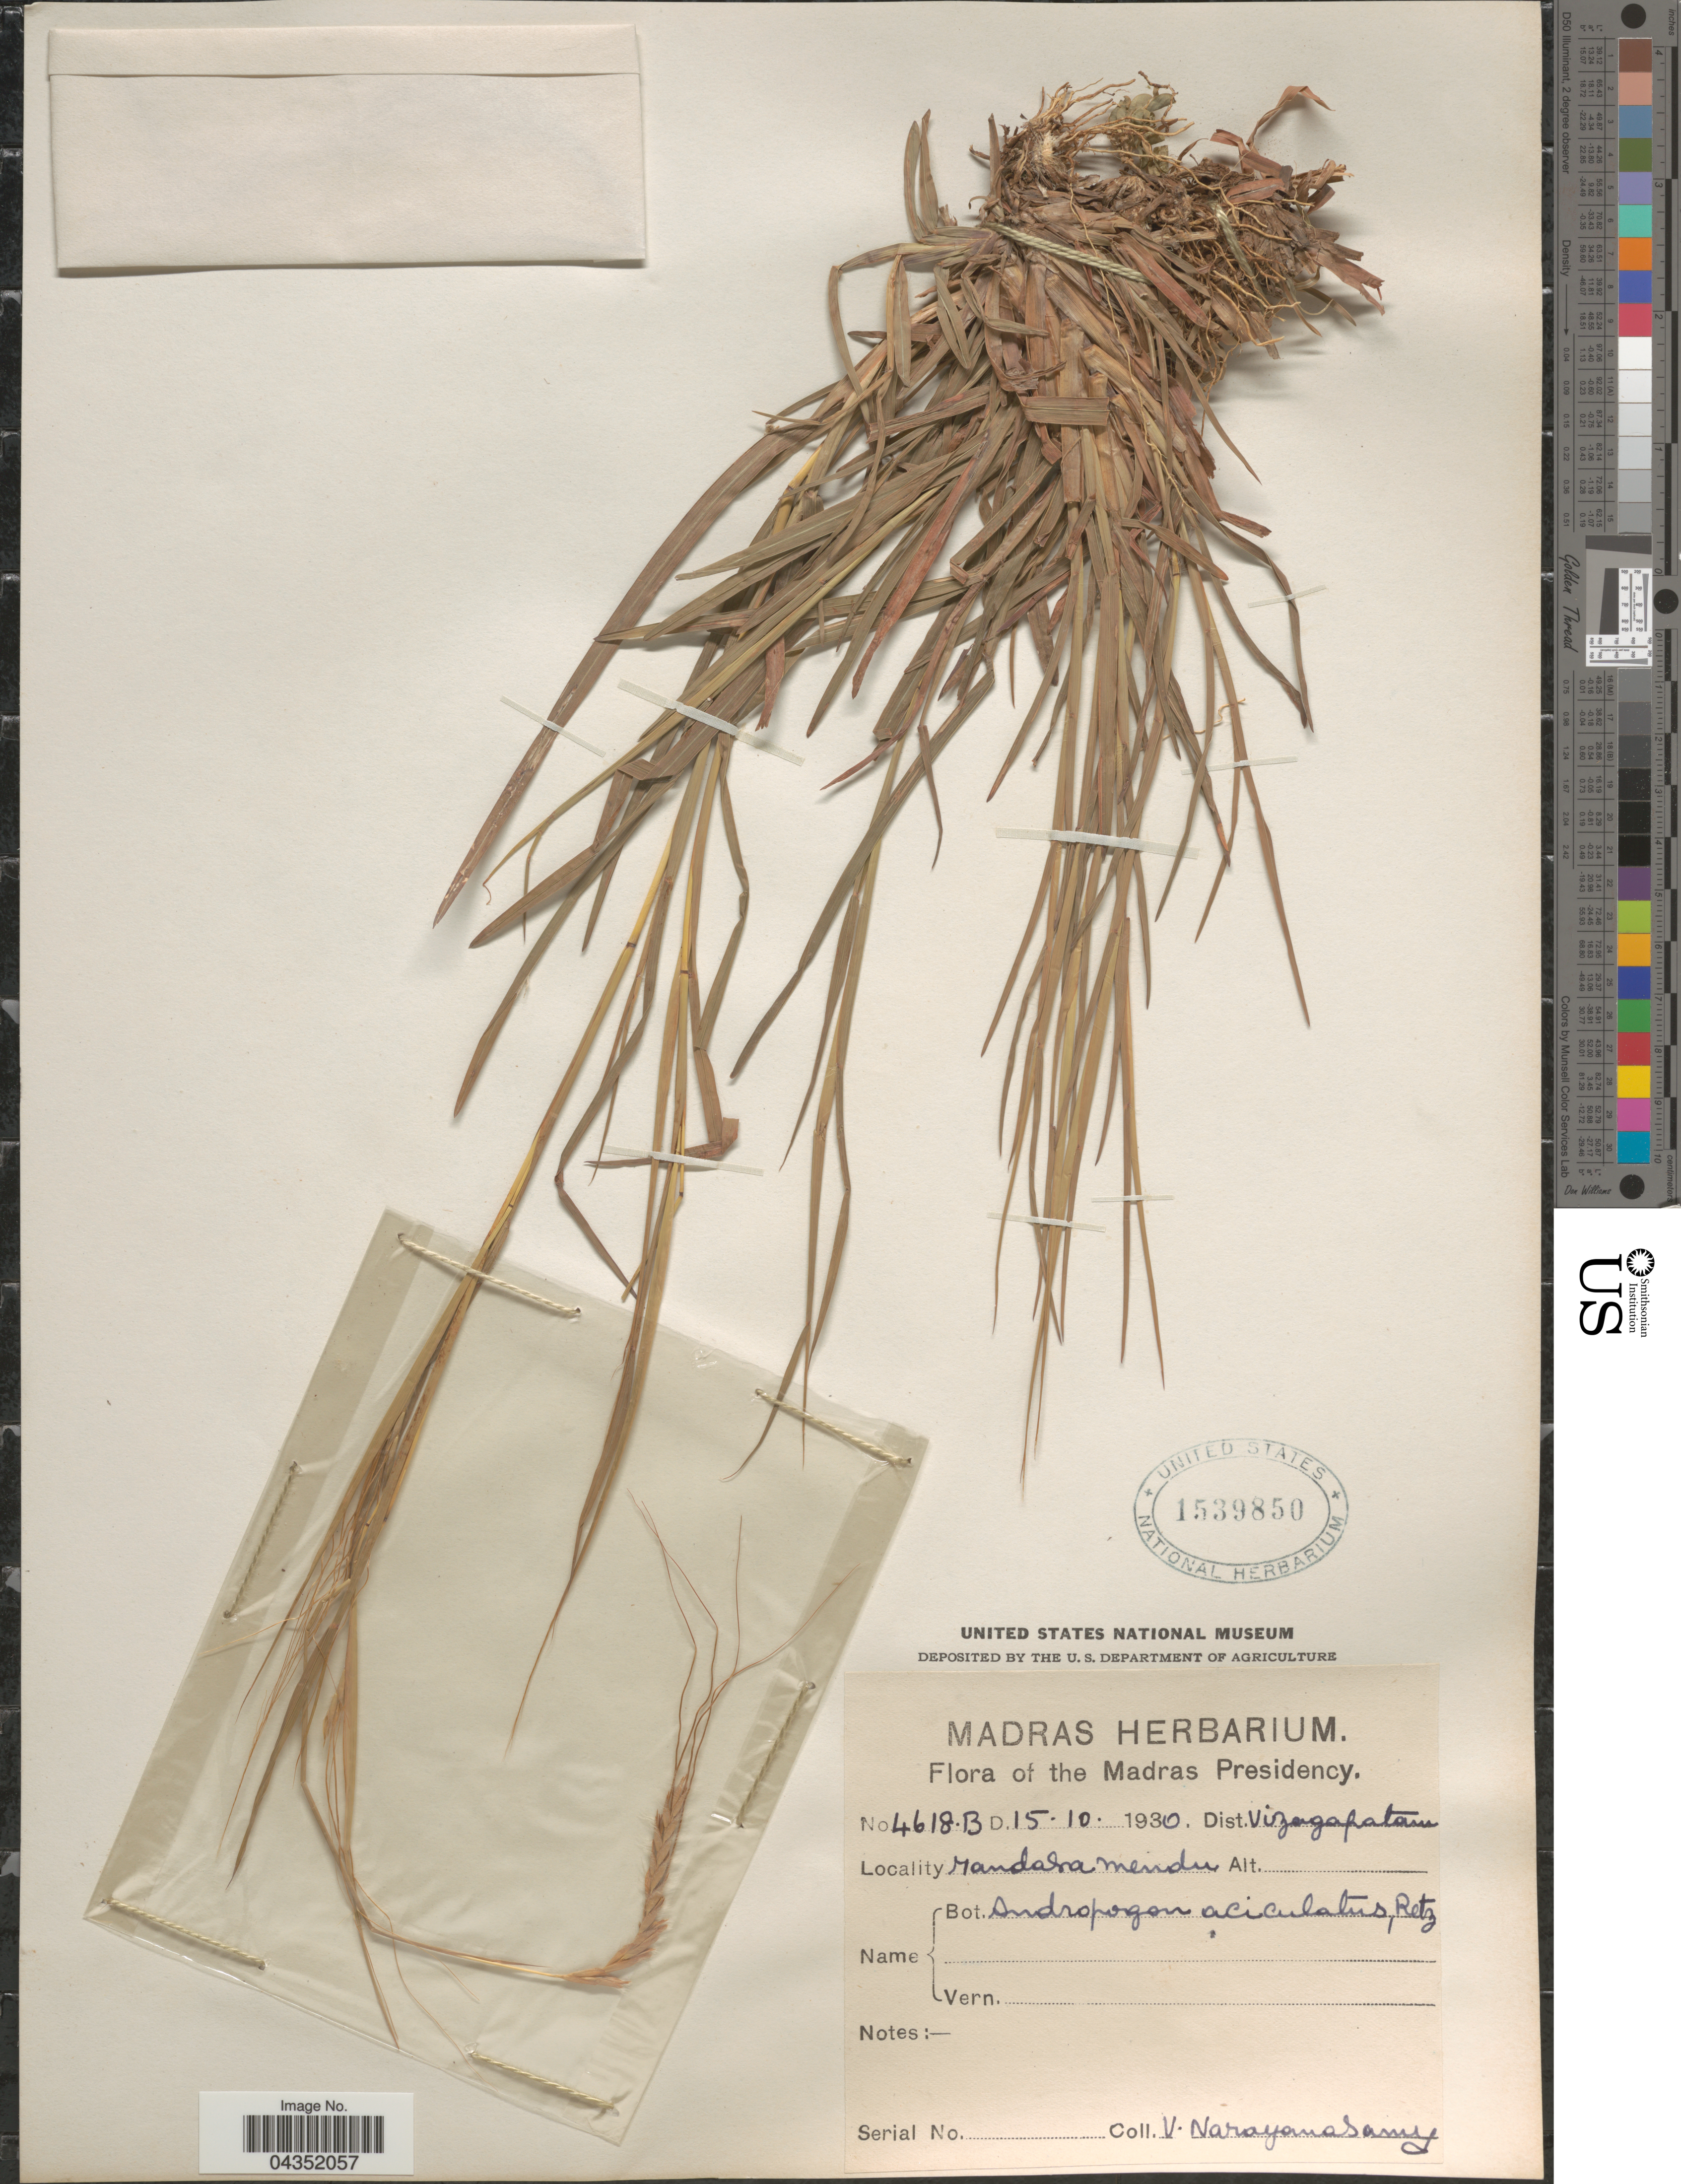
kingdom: Plantae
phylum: Tracheophyta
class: Liliopsida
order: Poales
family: Poaceae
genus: Heteropogon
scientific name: Heteropogon contortus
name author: (L.) P. Beauv. ex Roem. & Schult.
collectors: V. Narayanaswami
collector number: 4618B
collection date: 1930-10-15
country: India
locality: The Madras Presidency. Dist. Vizagapatam. Mandasa mendu.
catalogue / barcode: US 1539850